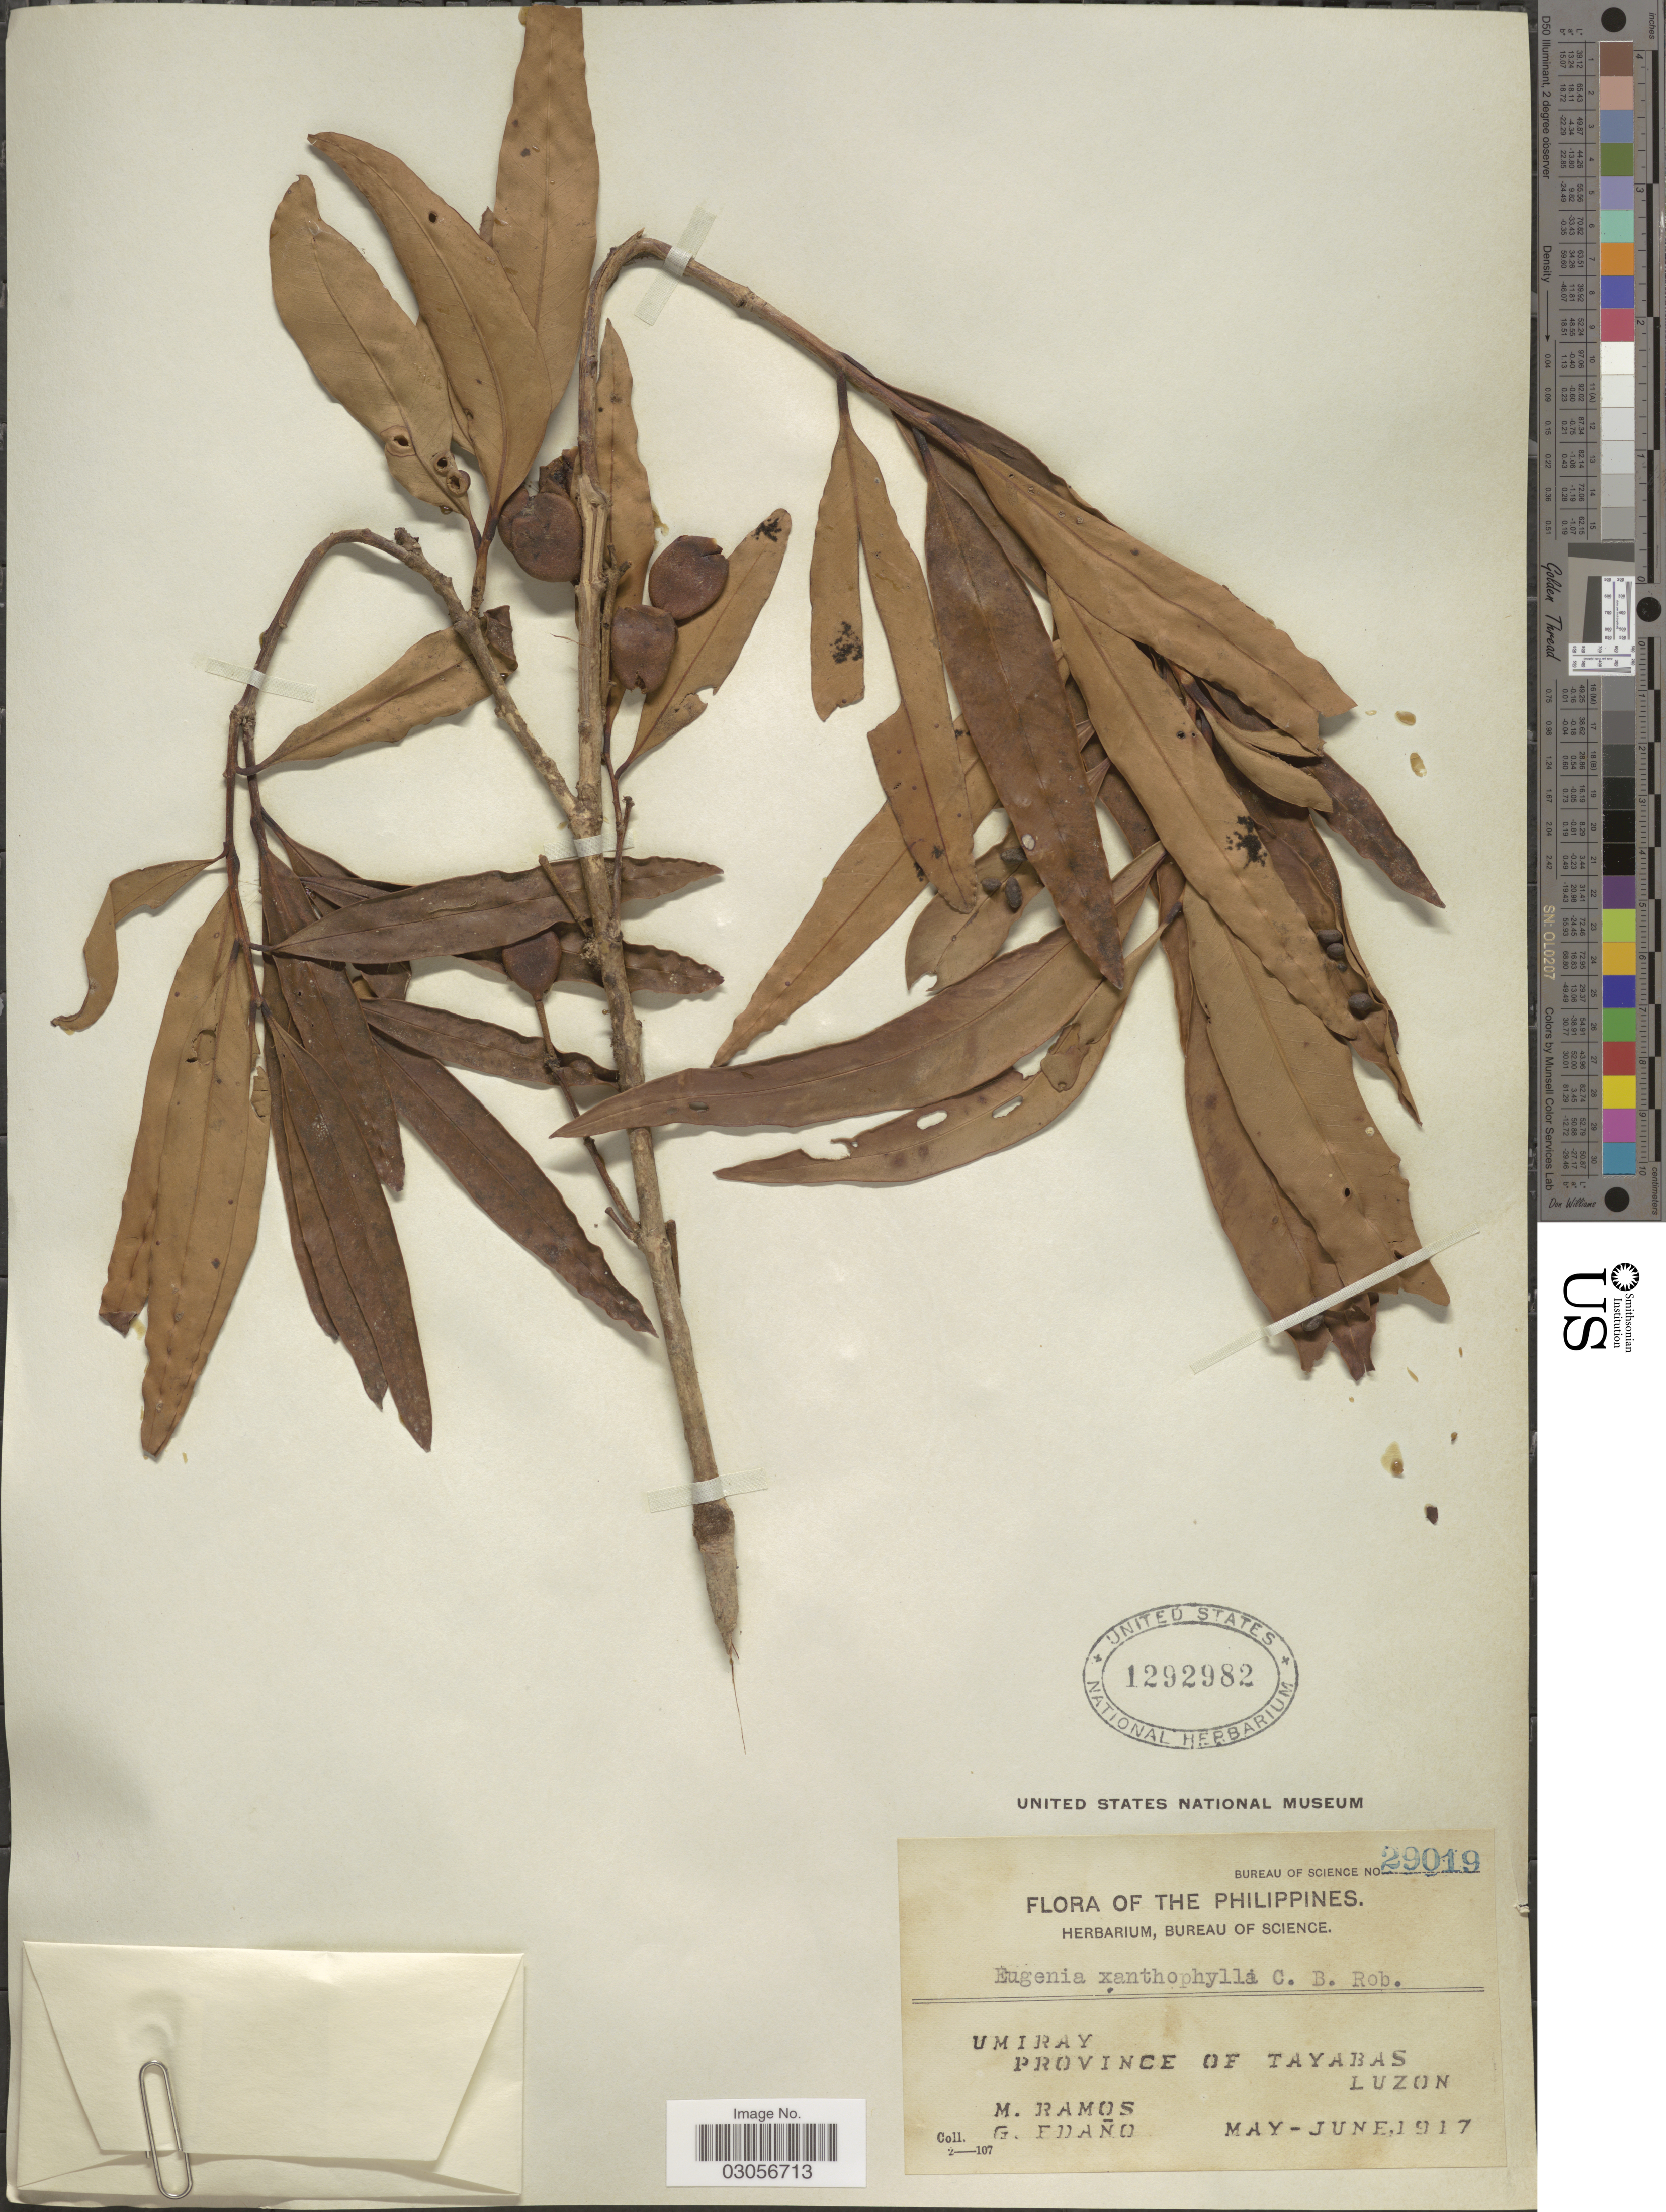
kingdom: Plantae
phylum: Tracheophyta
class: Magnoliopsida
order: Myrtales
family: Myrtaceae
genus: Syzygium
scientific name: Syzygium xanthophyllum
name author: (C.B. Rob.) Merr.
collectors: M. Ramos & G. Edaño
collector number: Bureau of Science 29019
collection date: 1917-05/1917-06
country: Philippines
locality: Umiray. Province of Tayabas. Luzon.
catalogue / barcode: US 1292982